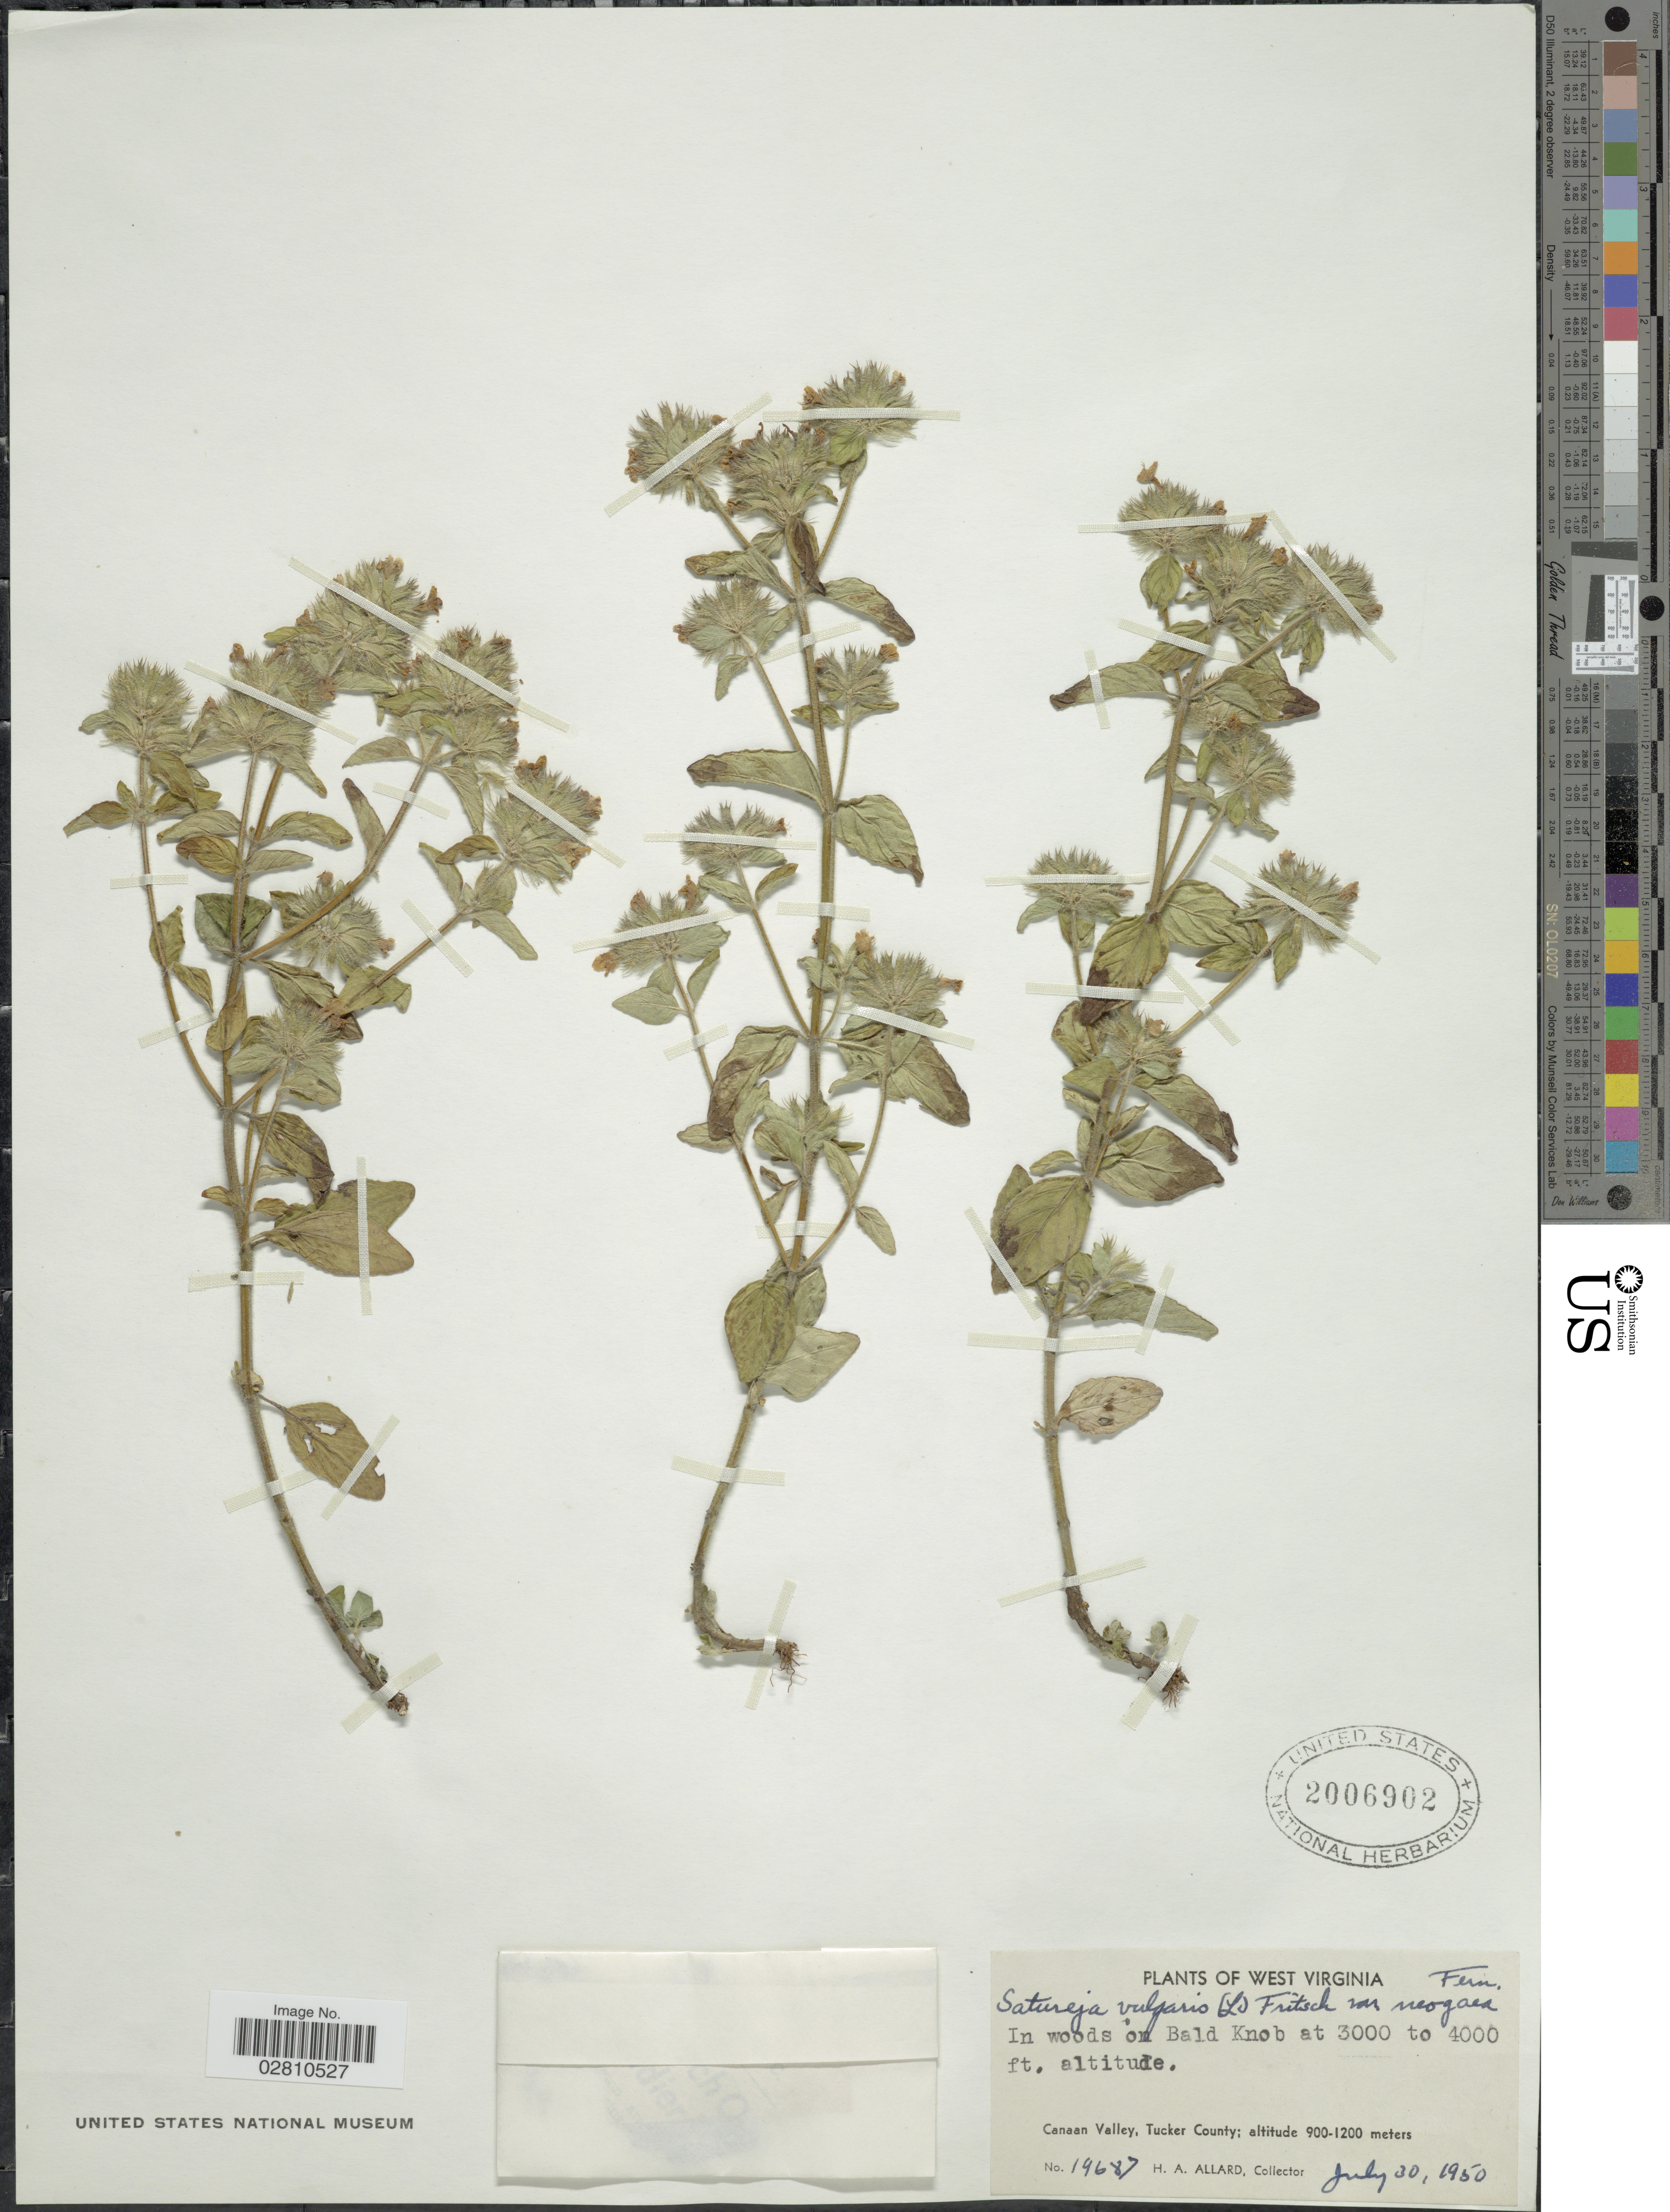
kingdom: Plantae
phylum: Tracheophyta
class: Magnoliopsida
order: Lamiales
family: Lamiaceae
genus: Clinopodium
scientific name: Clinopodium vulgare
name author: L.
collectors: H. A. Allard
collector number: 19687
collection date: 1950-07-30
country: United States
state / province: West Virginia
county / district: Tucker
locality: In woods on Bald Knob, Canaan Valley, Tucker County.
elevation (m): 900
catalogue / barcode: US 2006902